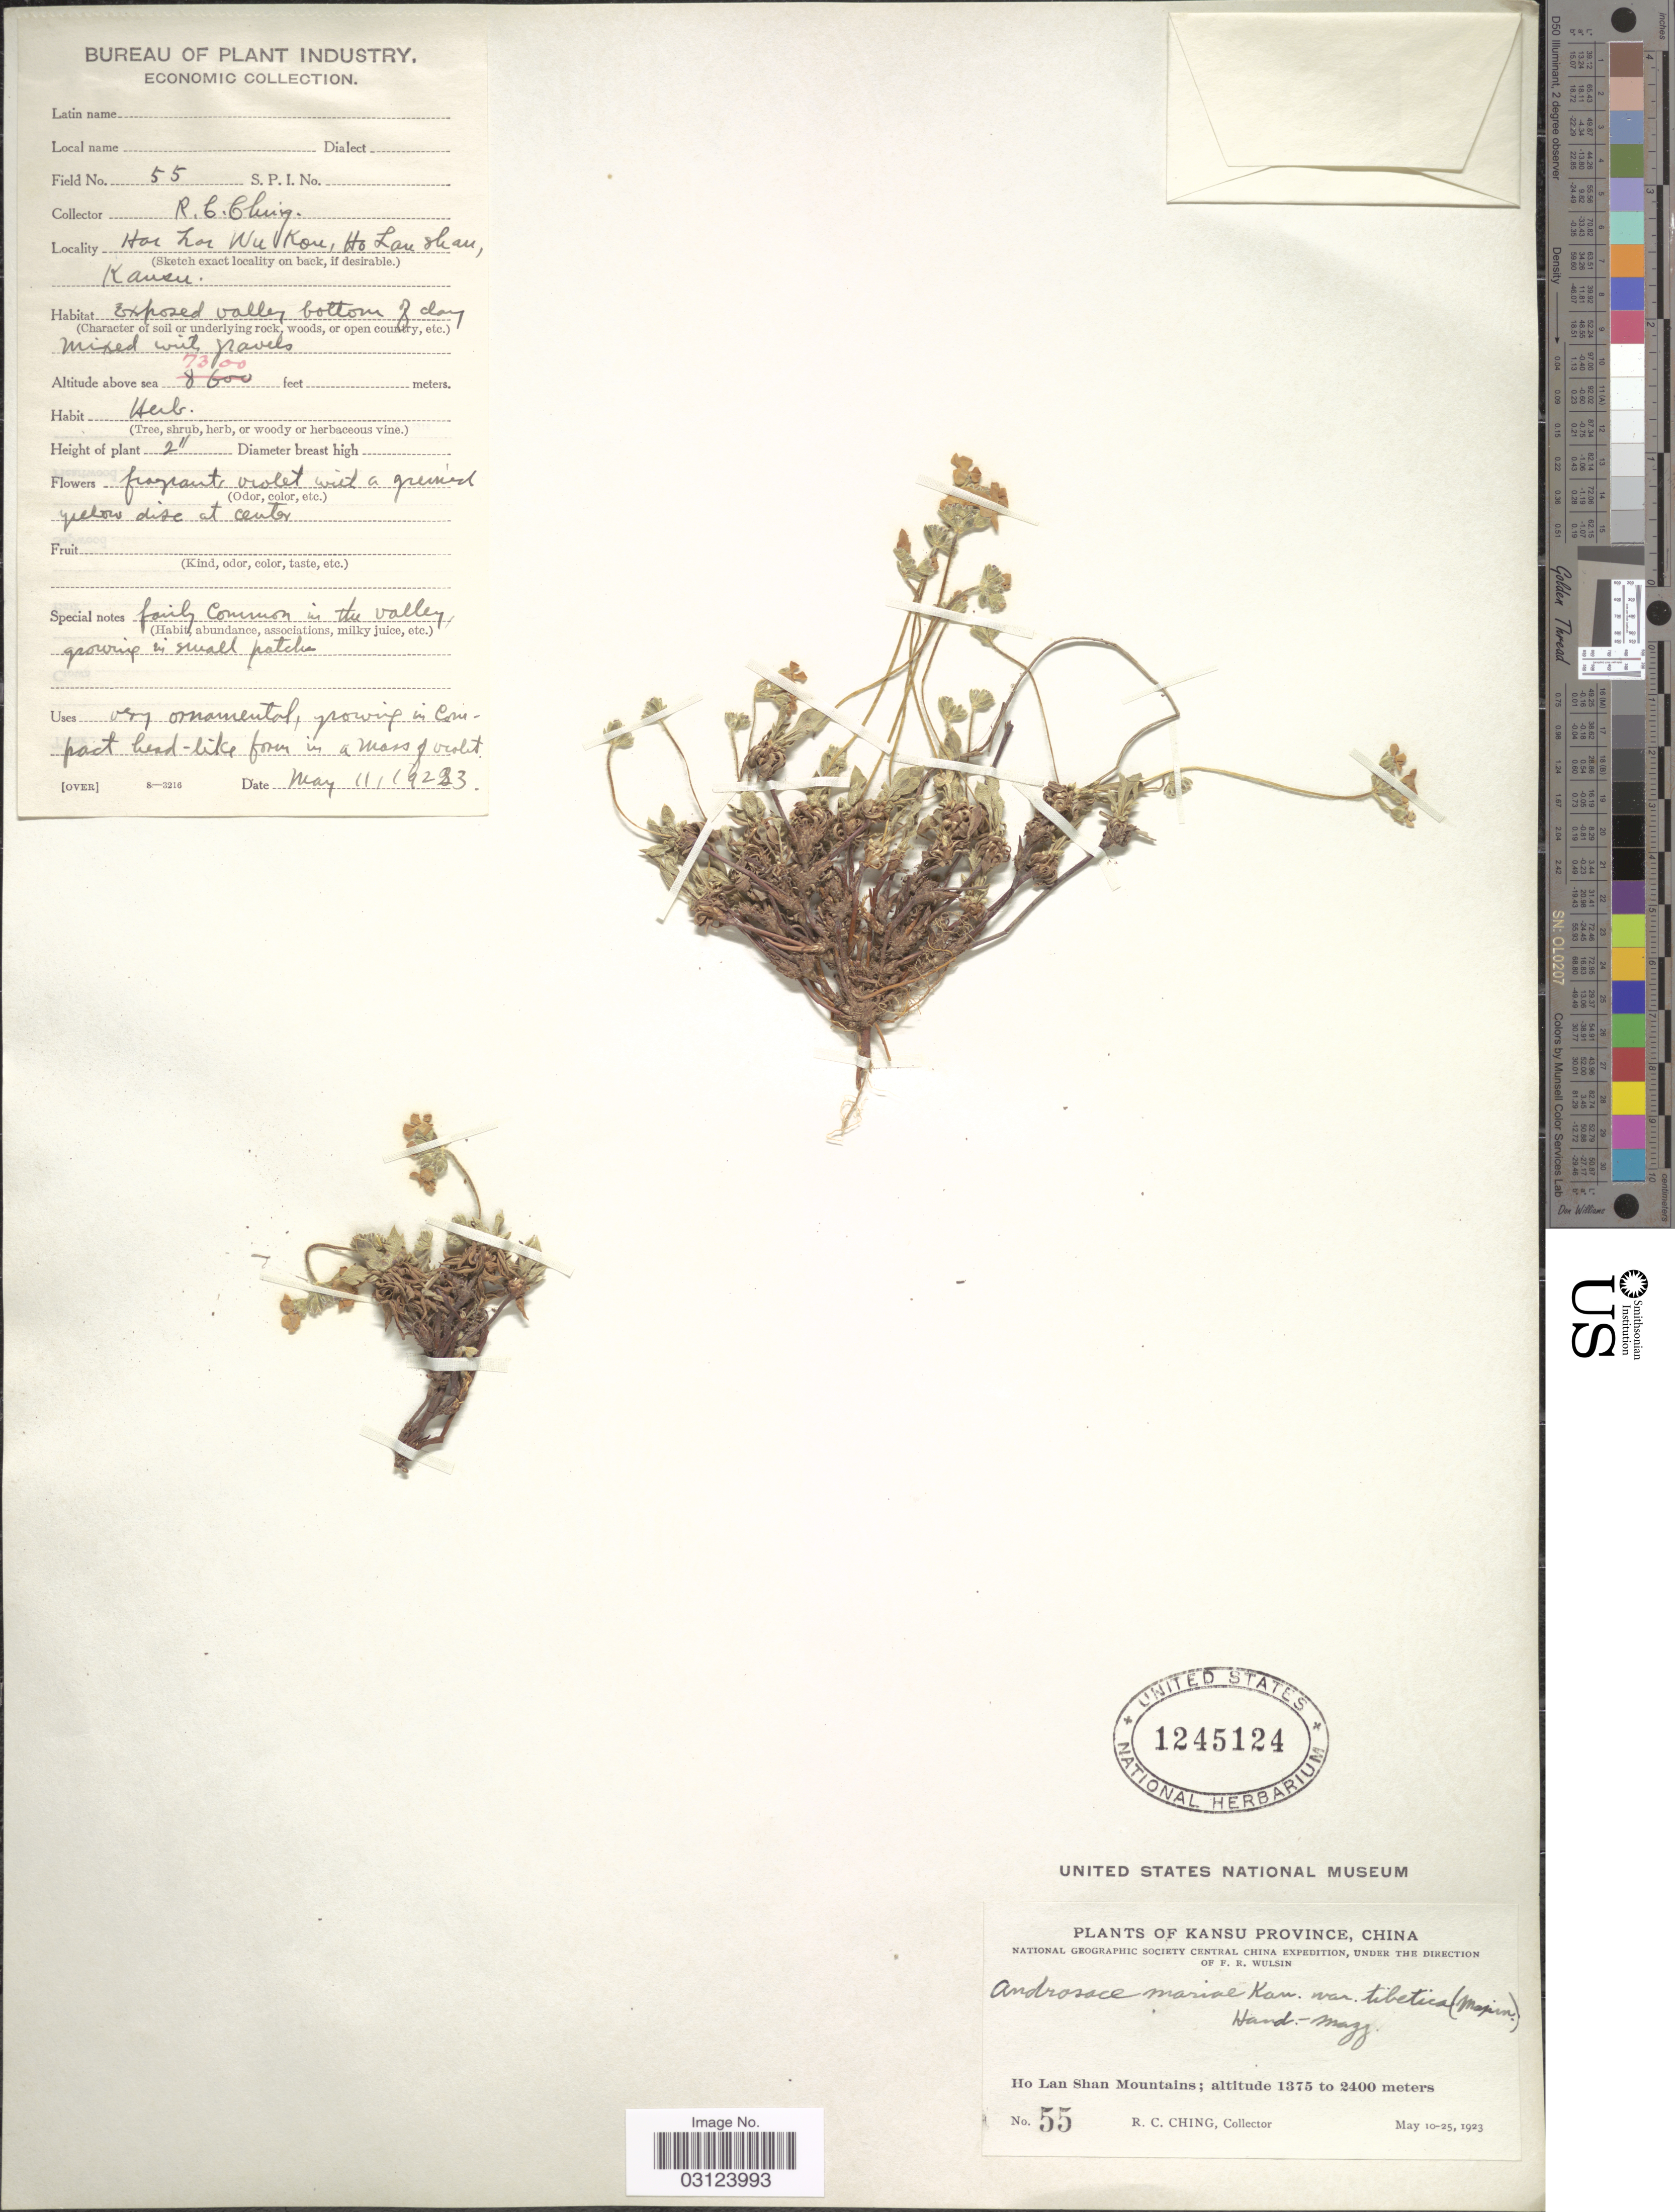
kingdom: Plantae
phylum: Tracheophyta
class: Magnoliopsida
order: Ericales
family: Primulaceae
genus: Androsace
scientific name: Androsace mariae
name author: Kanitz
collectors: R. C. Ching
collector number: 55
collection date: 1923-05-11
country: China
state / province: Gansu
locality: Kansu Province, Ho Lan Shan Mountains, Hai Loi Wu Kou.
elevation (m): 2225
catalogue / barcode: US 1245124